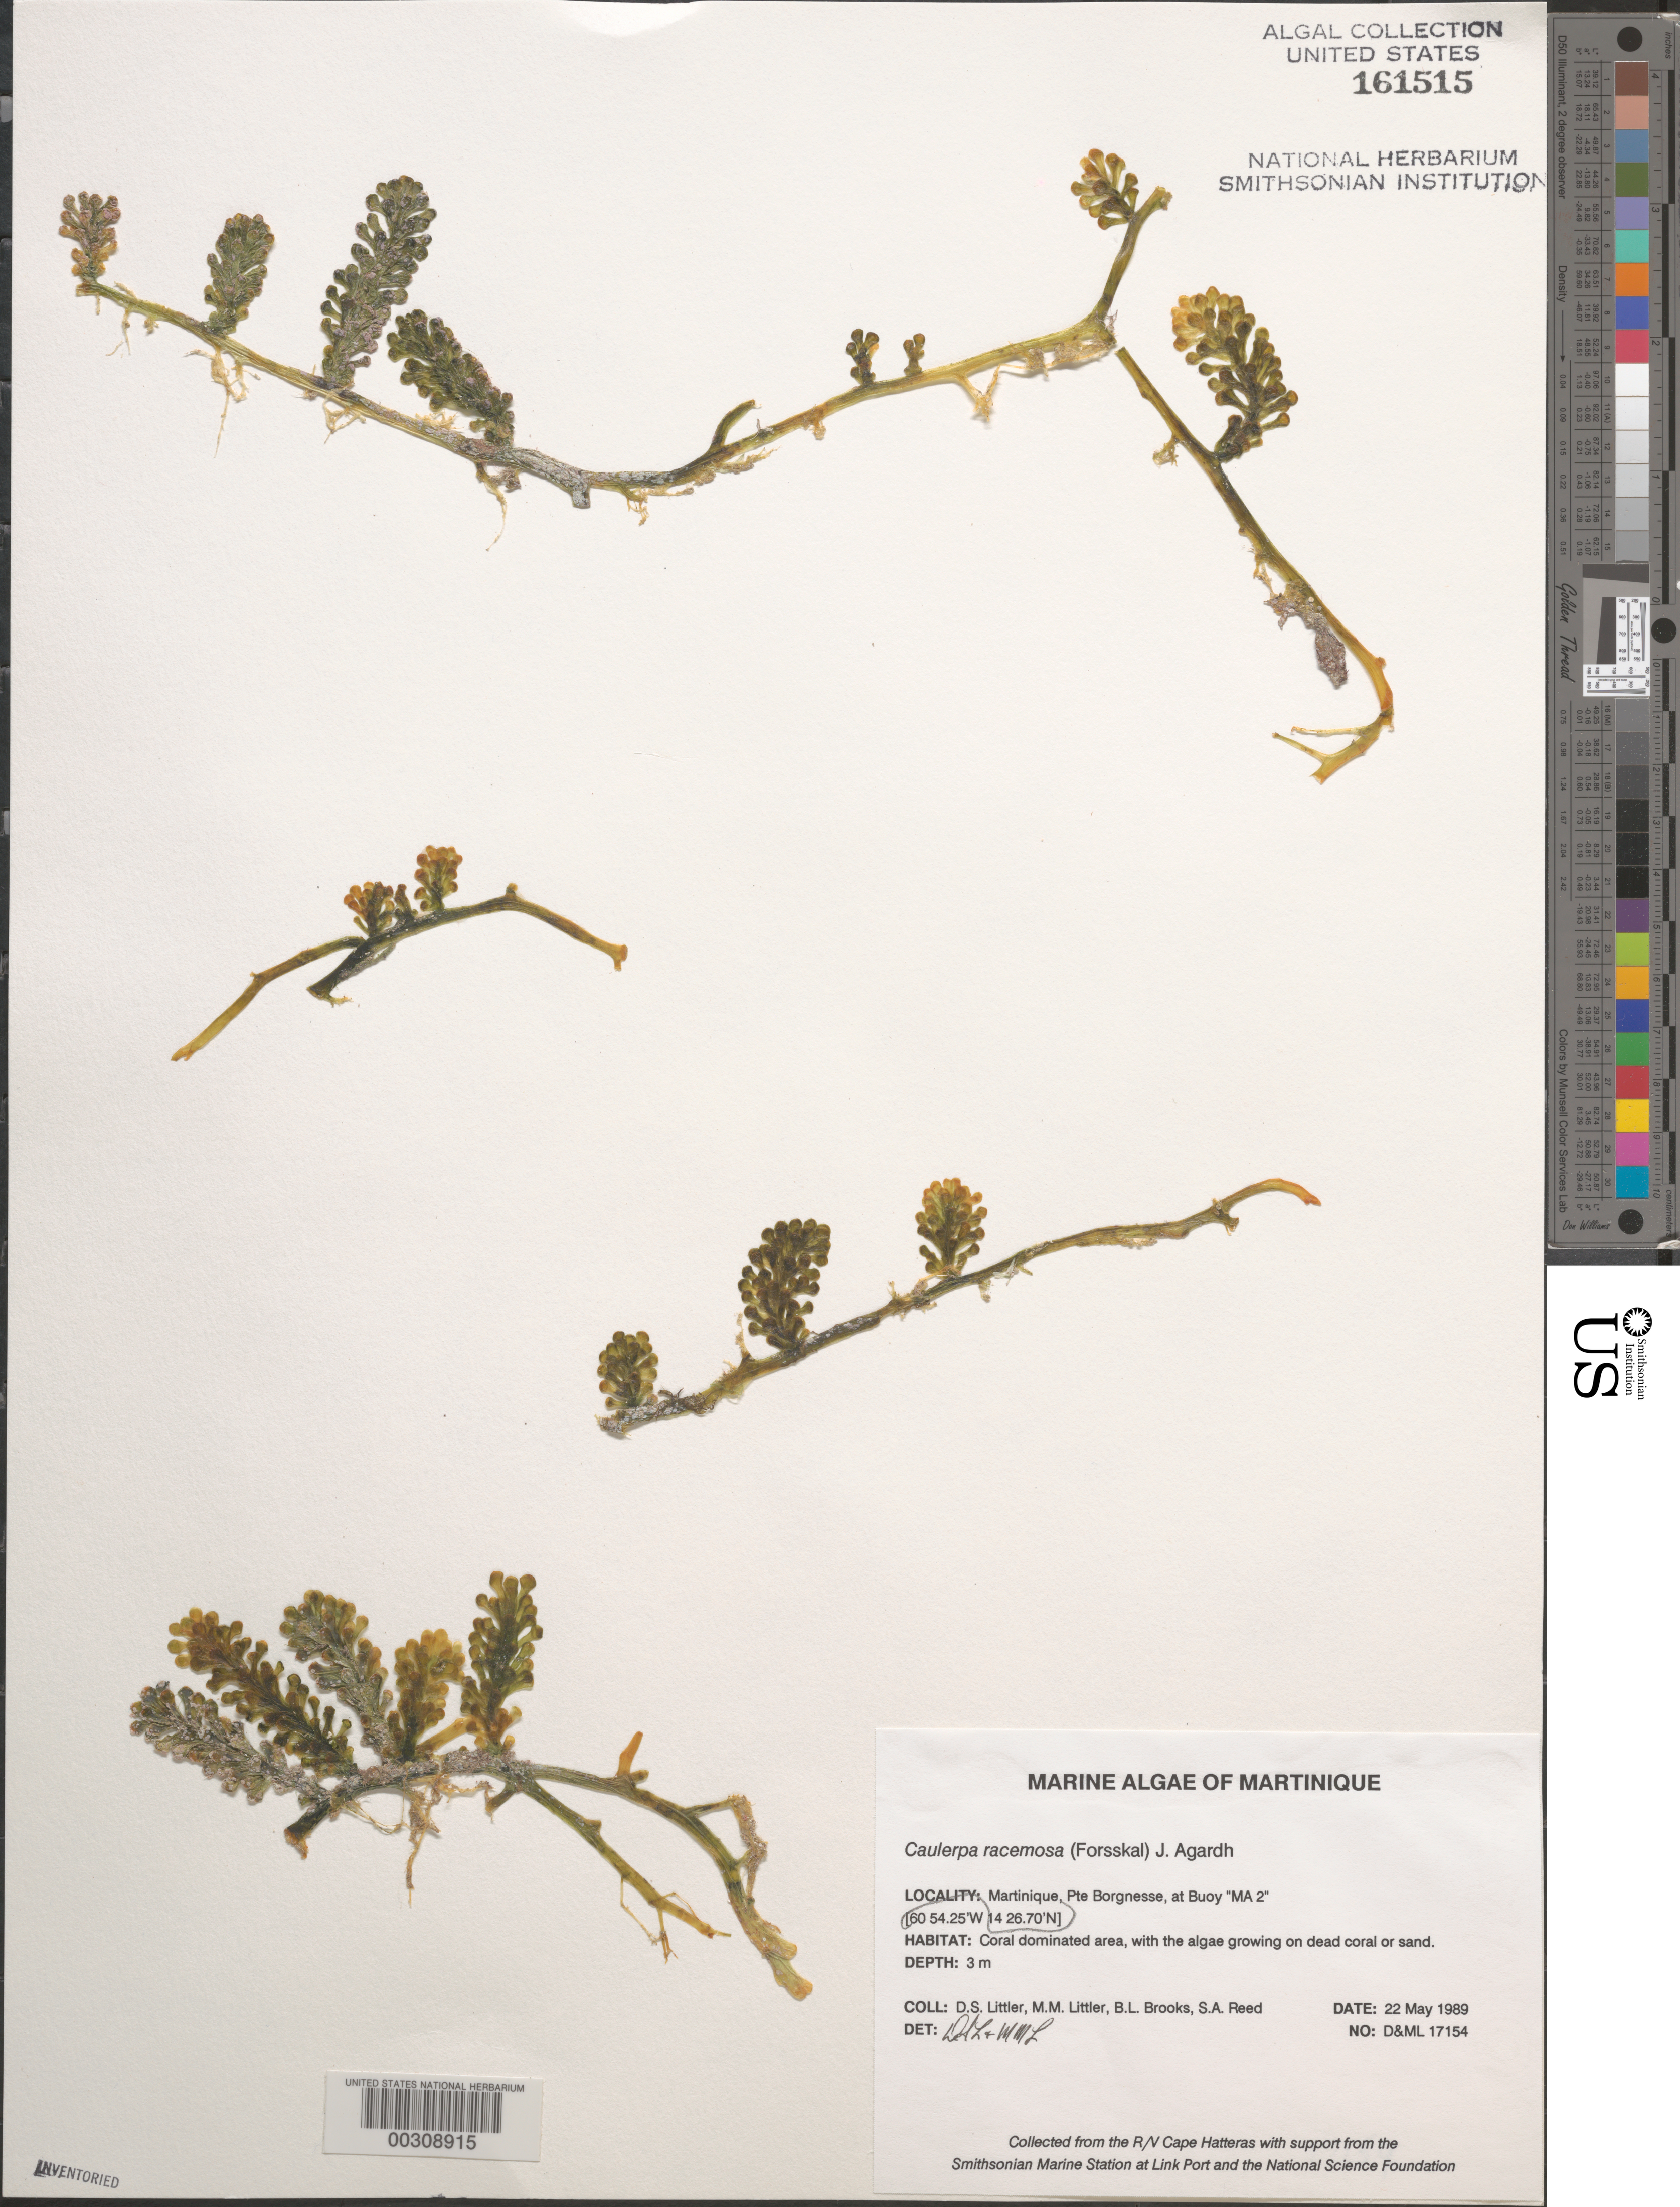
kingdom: Plantae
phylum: Chlorophyta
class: Ulvophyceae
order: Bryopsidales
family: Caulerpaceae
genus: Caulerpa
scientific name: Caulerpa racemosa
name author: (Forssk.) J. Agardh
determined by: Littler, D. S.; Littler, M. M.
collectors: D. S. Littler, M. M. Littler, B. Brooks & S. Reed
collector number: D&ML 17154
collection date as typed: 22 May 1989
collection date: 1989-05-22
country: Martinique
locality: Pointe Borgnesse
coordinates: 14 26.70 N, 60 54.25' W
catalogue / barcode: US 161515